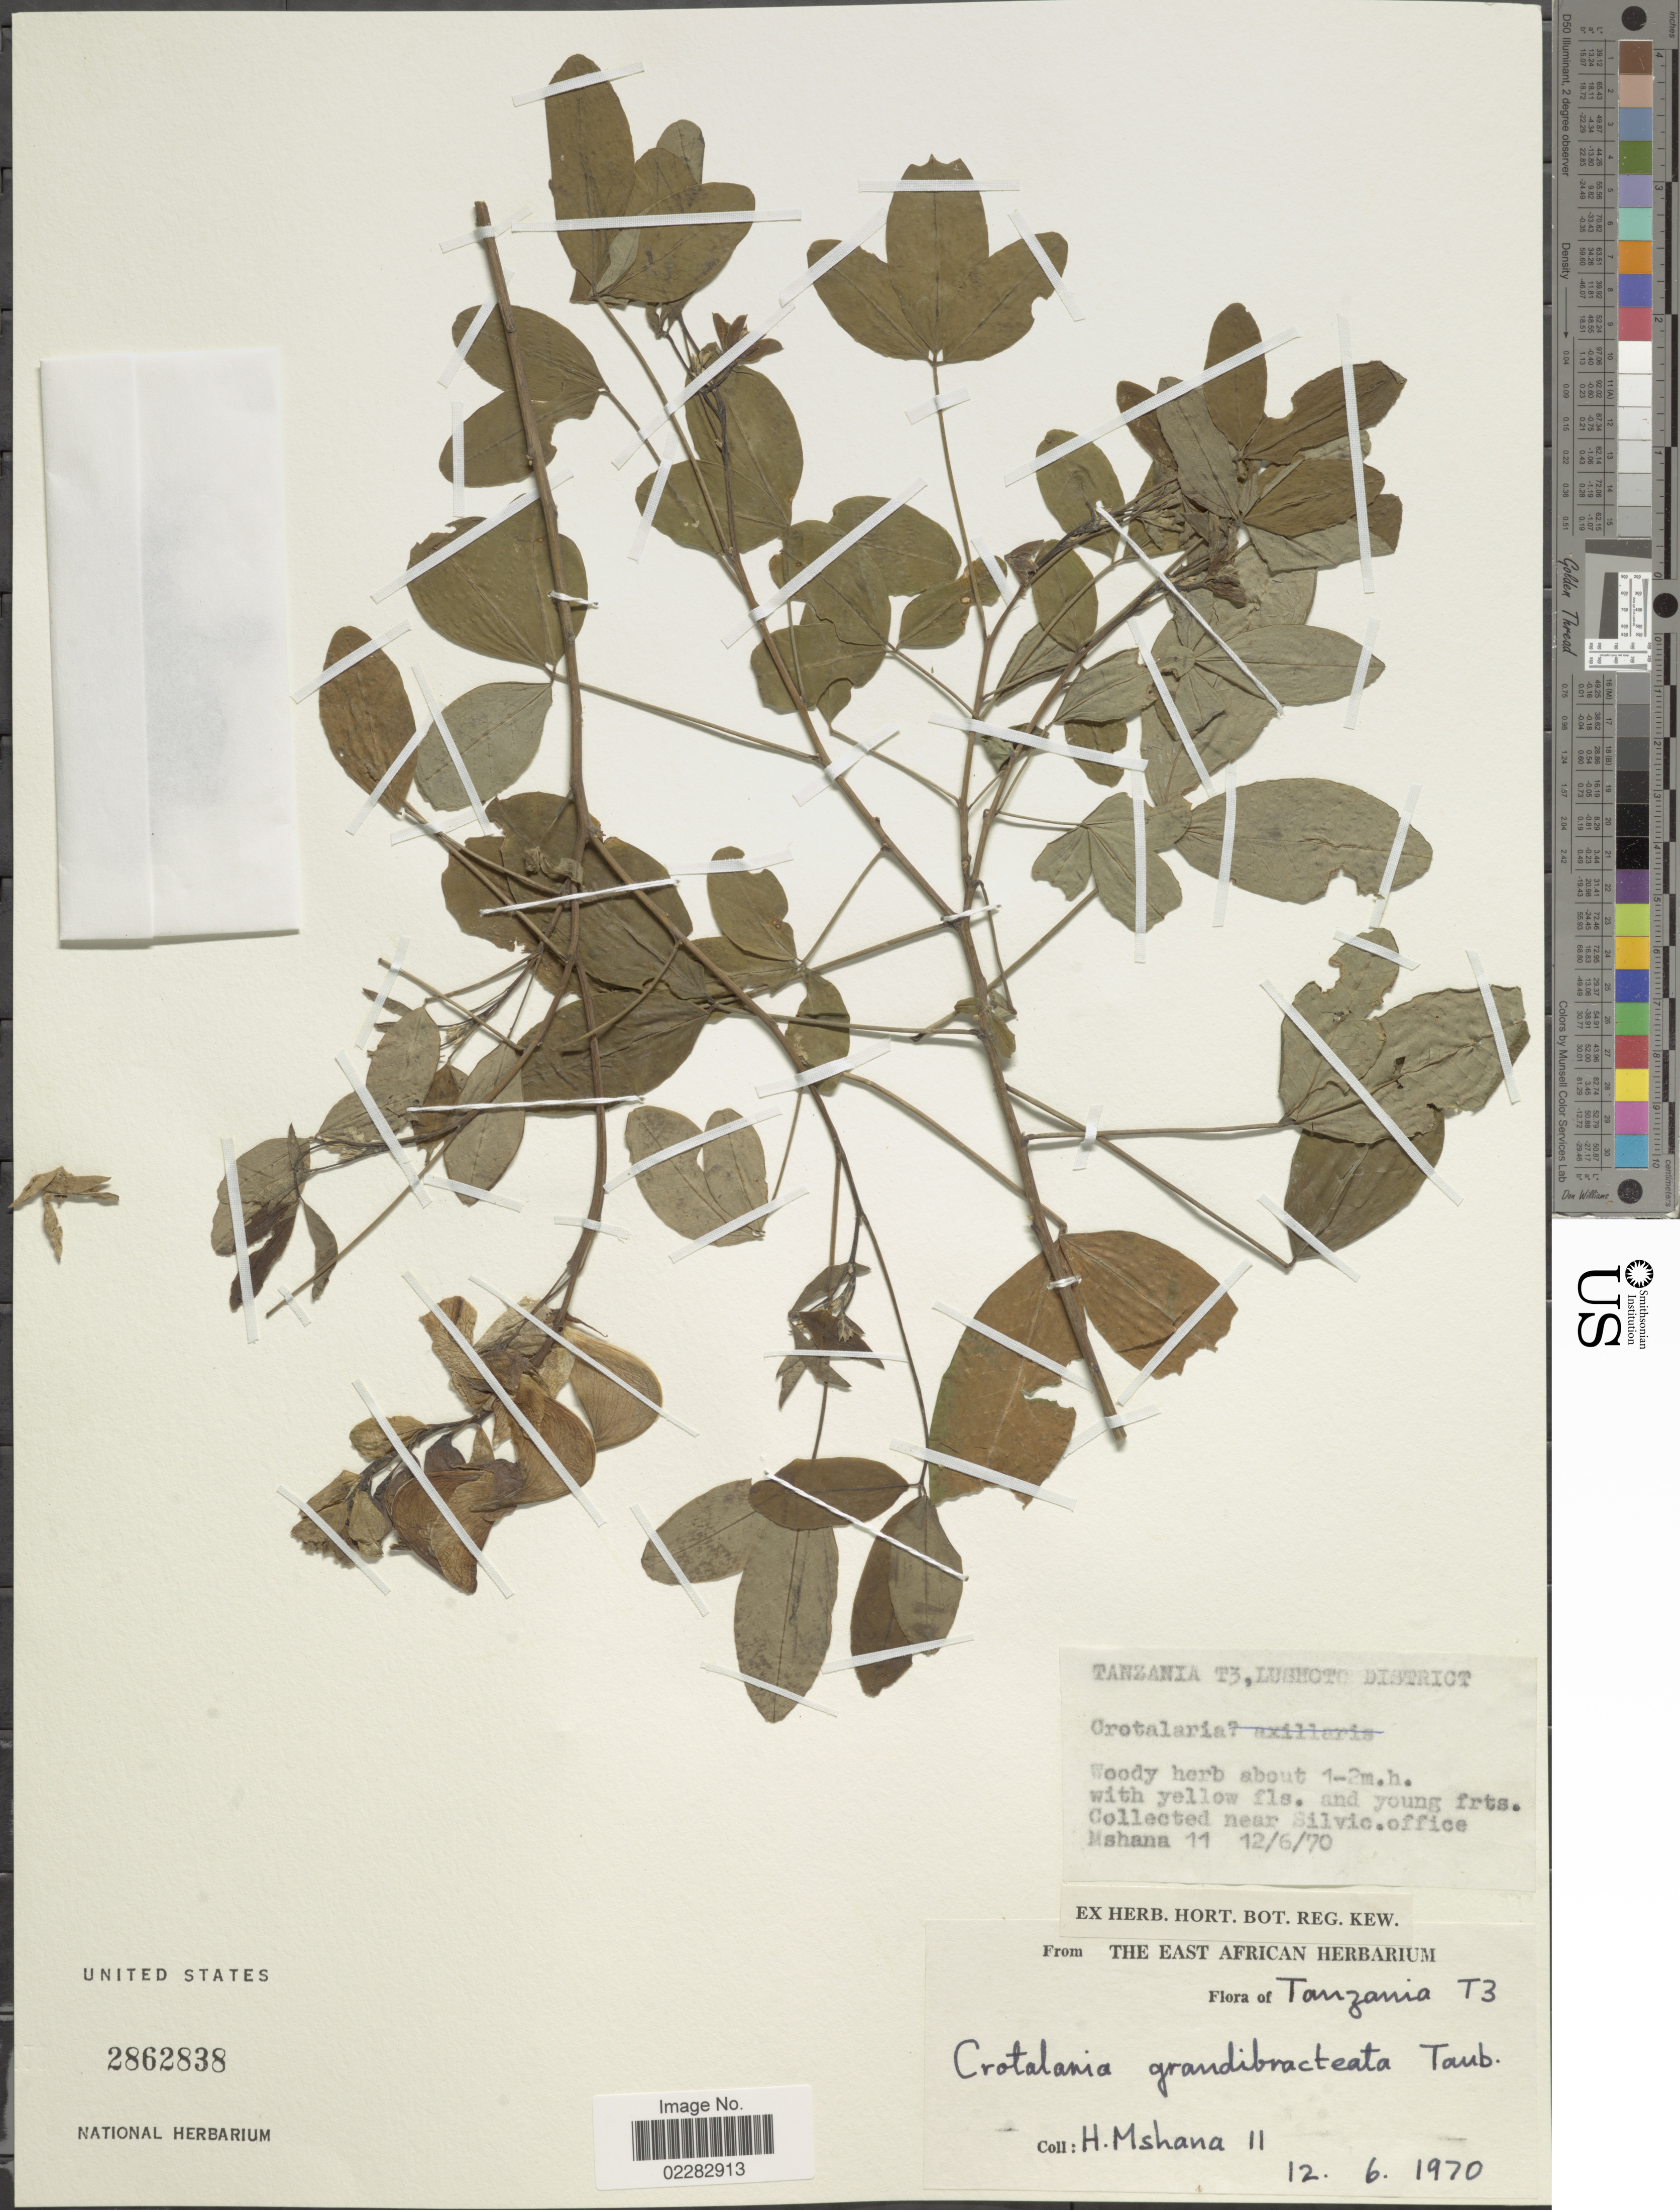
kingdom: Plantae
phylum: Tracheophyta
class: Magnoliopsida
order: Fabales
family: Fabaceae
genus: Crotalaria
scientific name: Crotalaria grandibracteata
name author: Taub.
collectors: H. Mshana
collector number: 11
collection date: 1970-06-12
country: Tanzania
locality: T3, near Silvic. office, Lushoto District.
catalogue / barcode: US 2862838